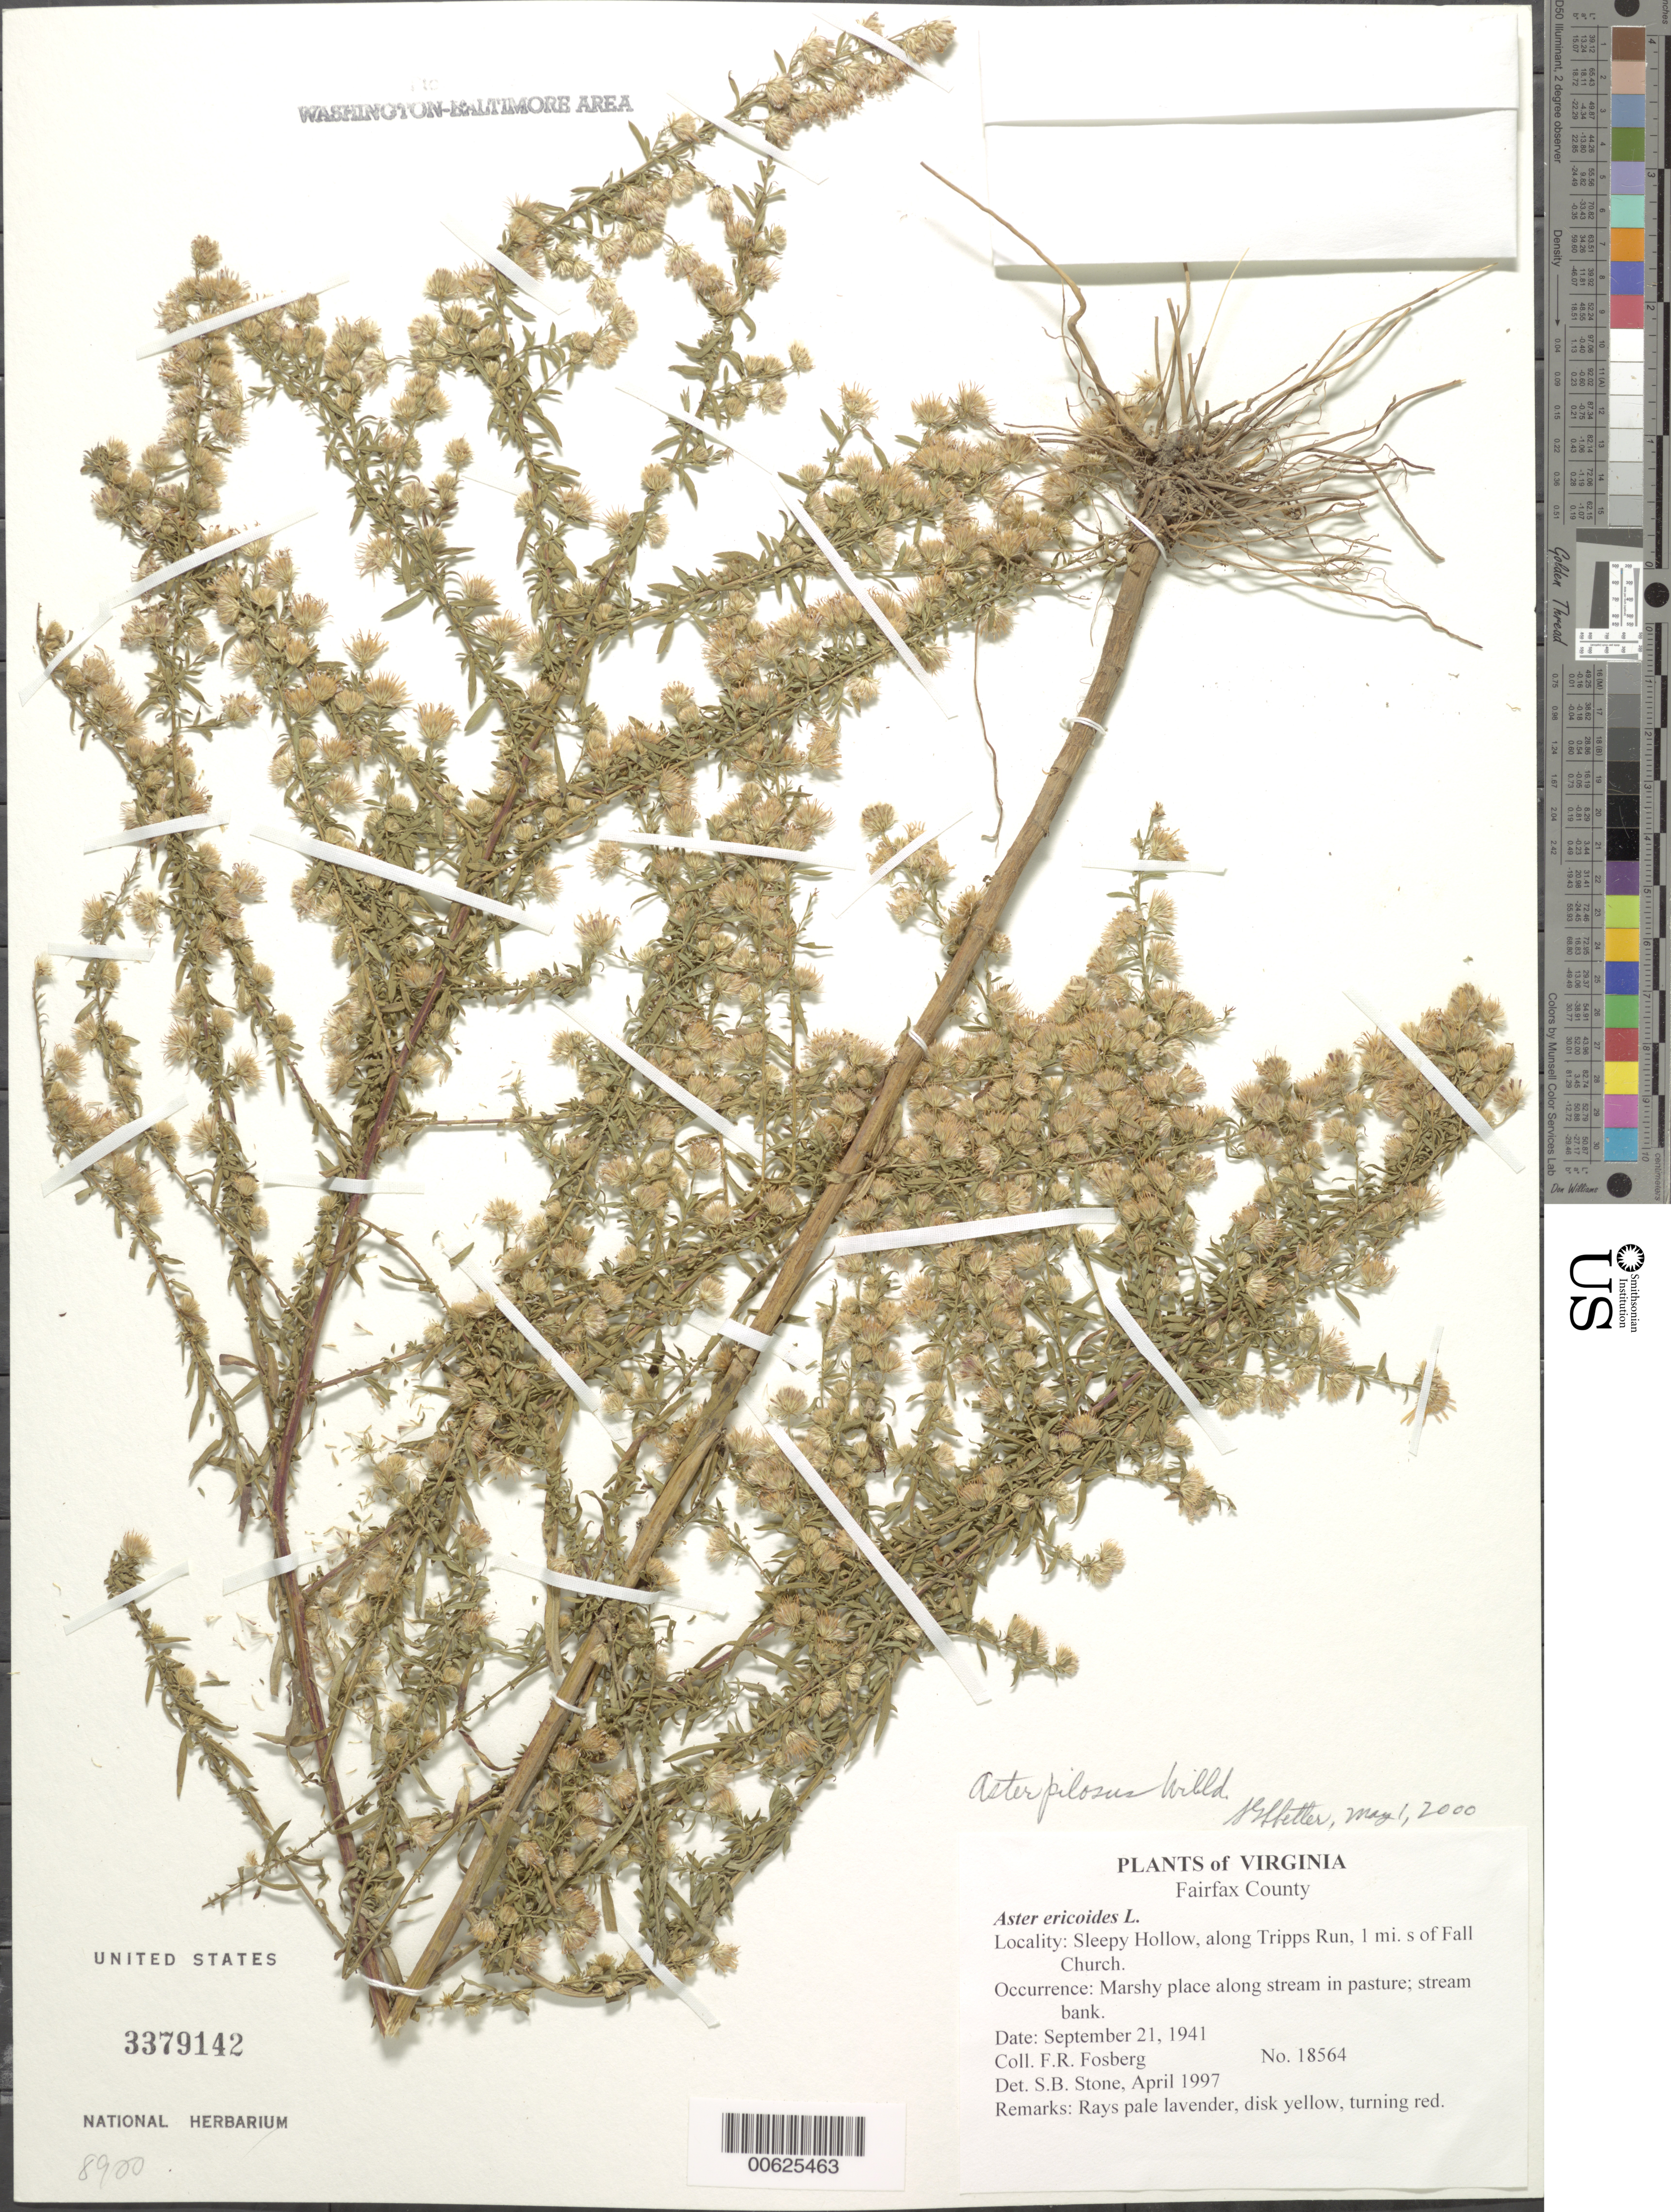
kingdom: Plantae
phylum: Tracheophyta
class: Magnoliopsida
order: Asterales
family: Asteraceae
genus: Symphyotrichum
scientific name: Symphyotrichum pilosum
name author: (Willd.) G.L. Nesom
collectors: F. R. Fosberg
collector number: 18564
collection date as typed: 21 Sep 1941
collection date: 1941-09-21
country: United States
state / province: Virginia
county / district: Fairfax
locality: Sleepy Hollow, along Tripps Run, 1 mi. S of Falls Church.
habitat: Marshy place along stream in pasture; stream bank.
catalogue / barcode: US 3379142